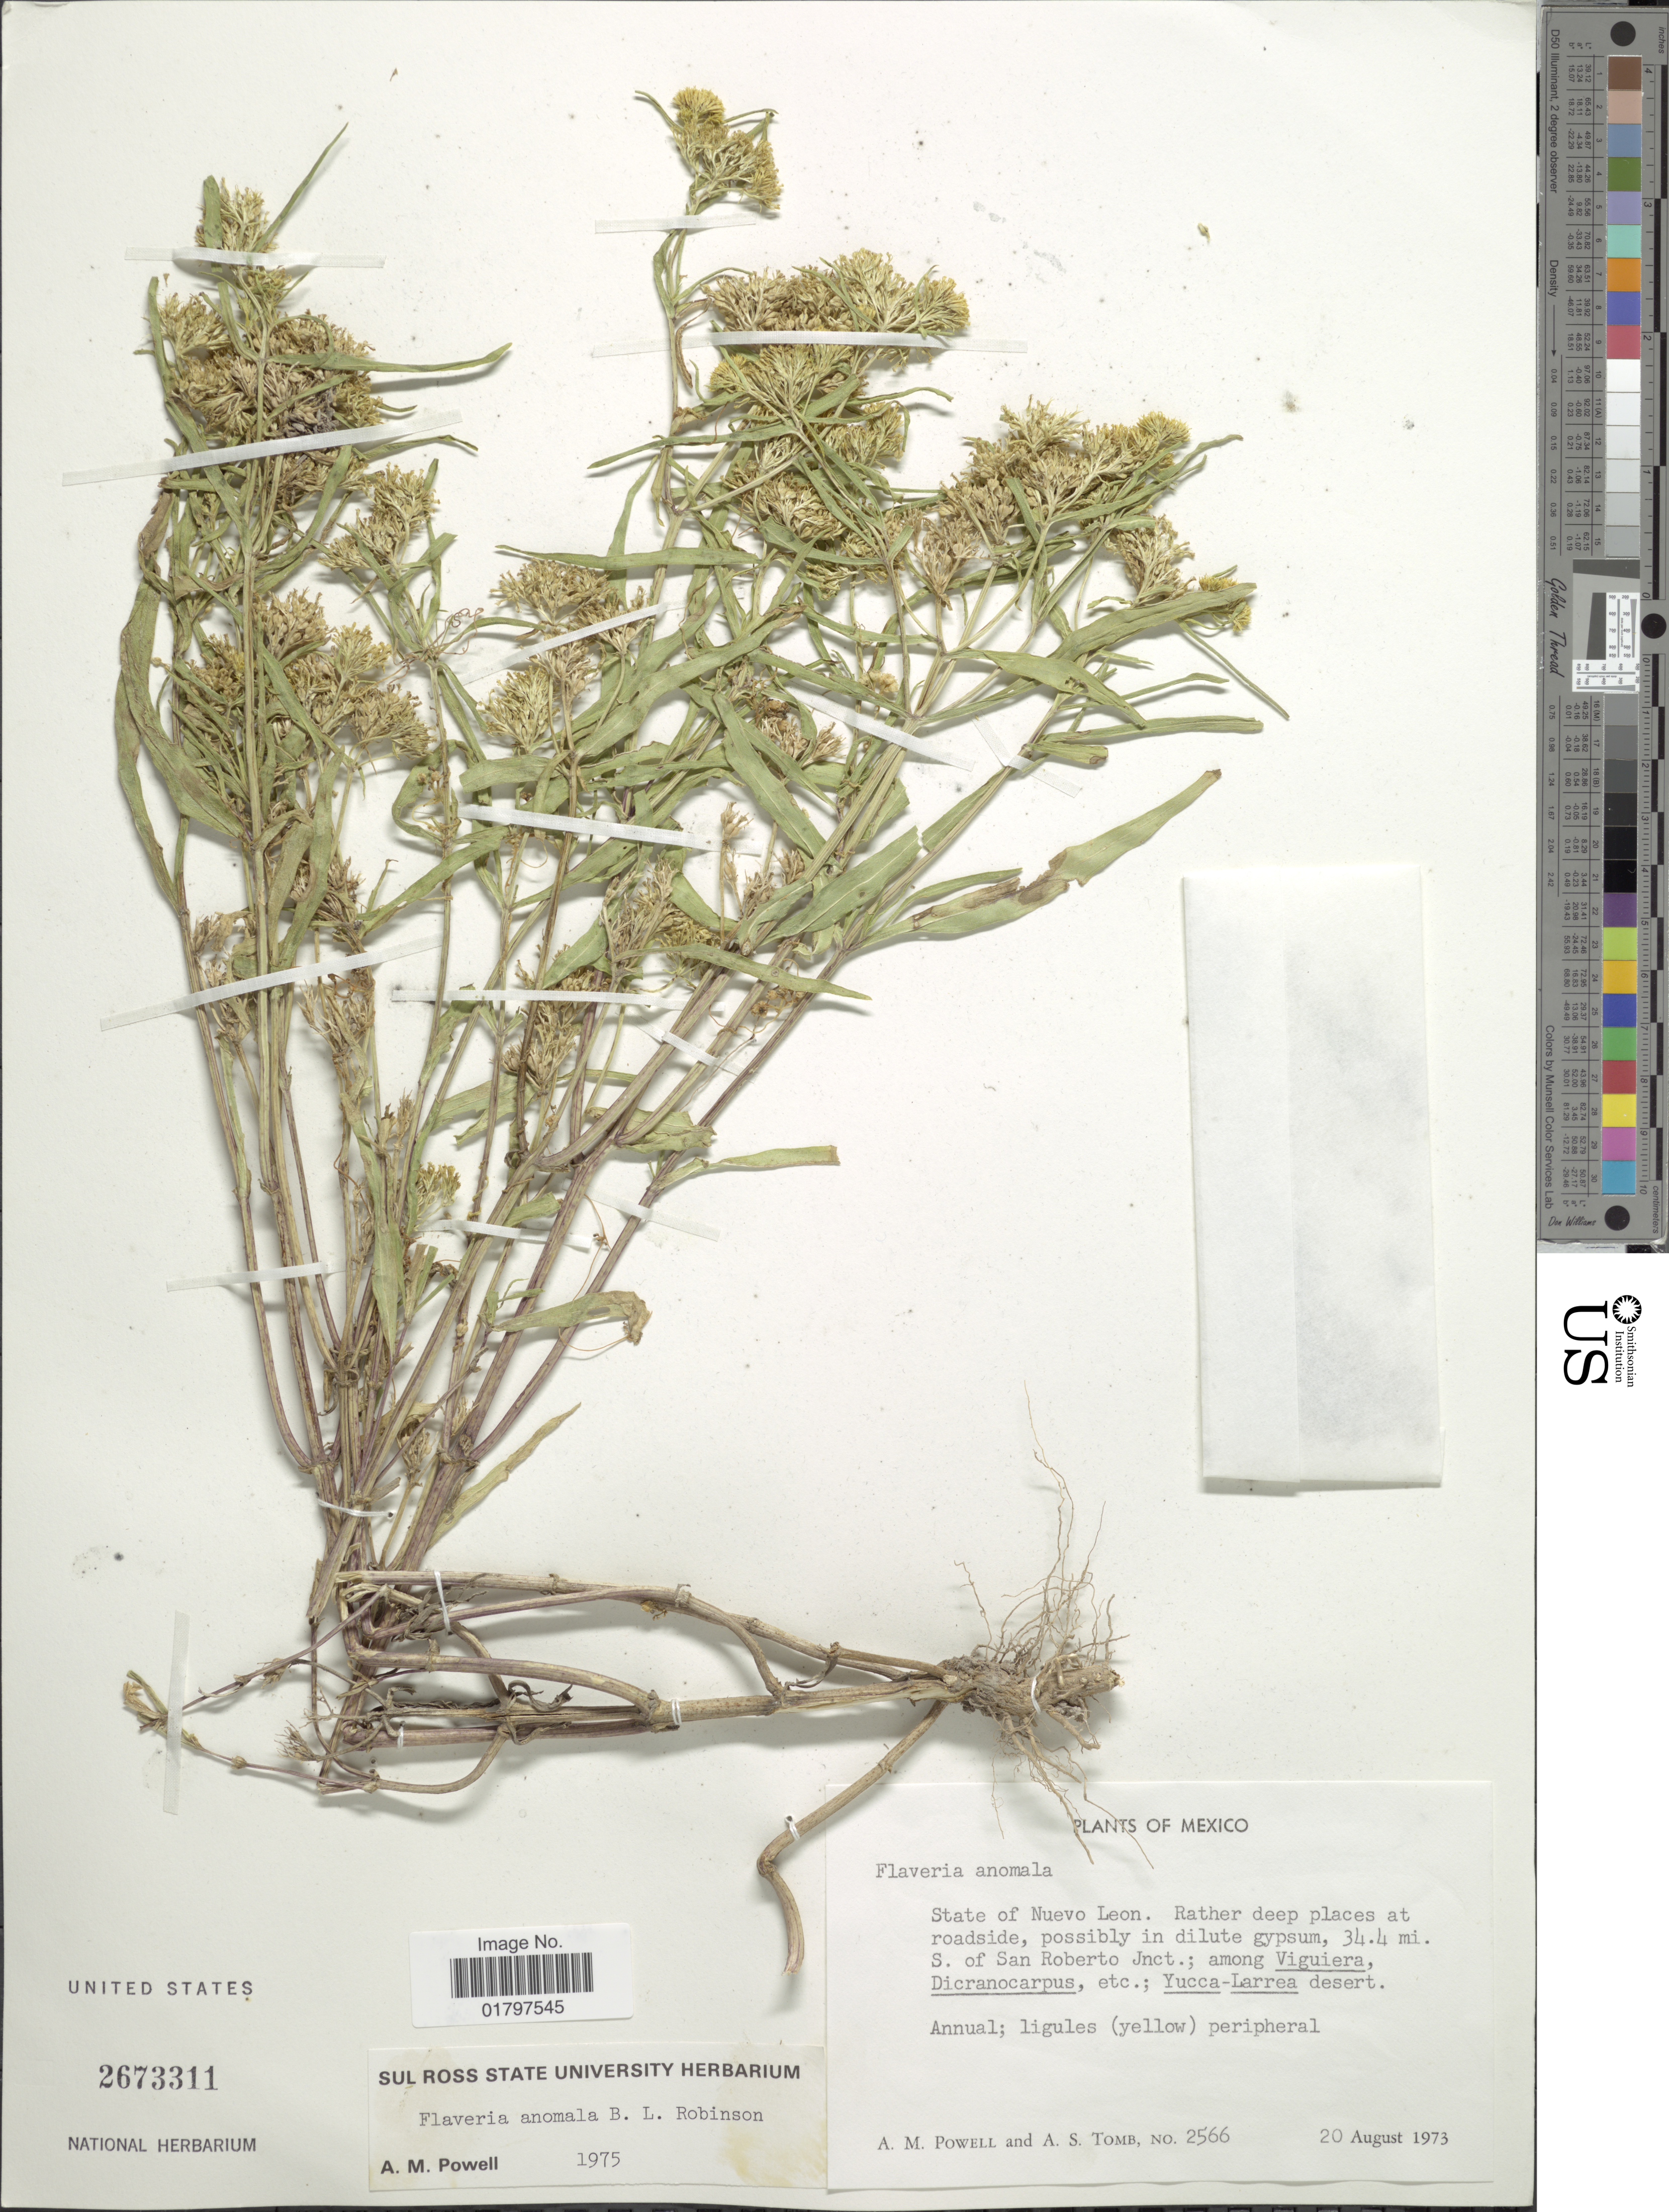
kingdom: Plantae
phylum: Tracheophyta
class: Magnoliopsida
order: Asterales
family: Asteraceae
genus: Flaveria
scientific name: Flaveria anomala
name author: B.L. Rob.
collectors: A. M. Powell & A. Tomb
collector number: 2566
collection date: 1973-08-20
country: Mexico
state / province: Nuevo León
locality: State of Nuevo Leon. Rather deep places at roadside, possibly on dilute gypsum, 34.4 mi. S. of San Roberto Jnct.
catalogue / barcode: US 2673311